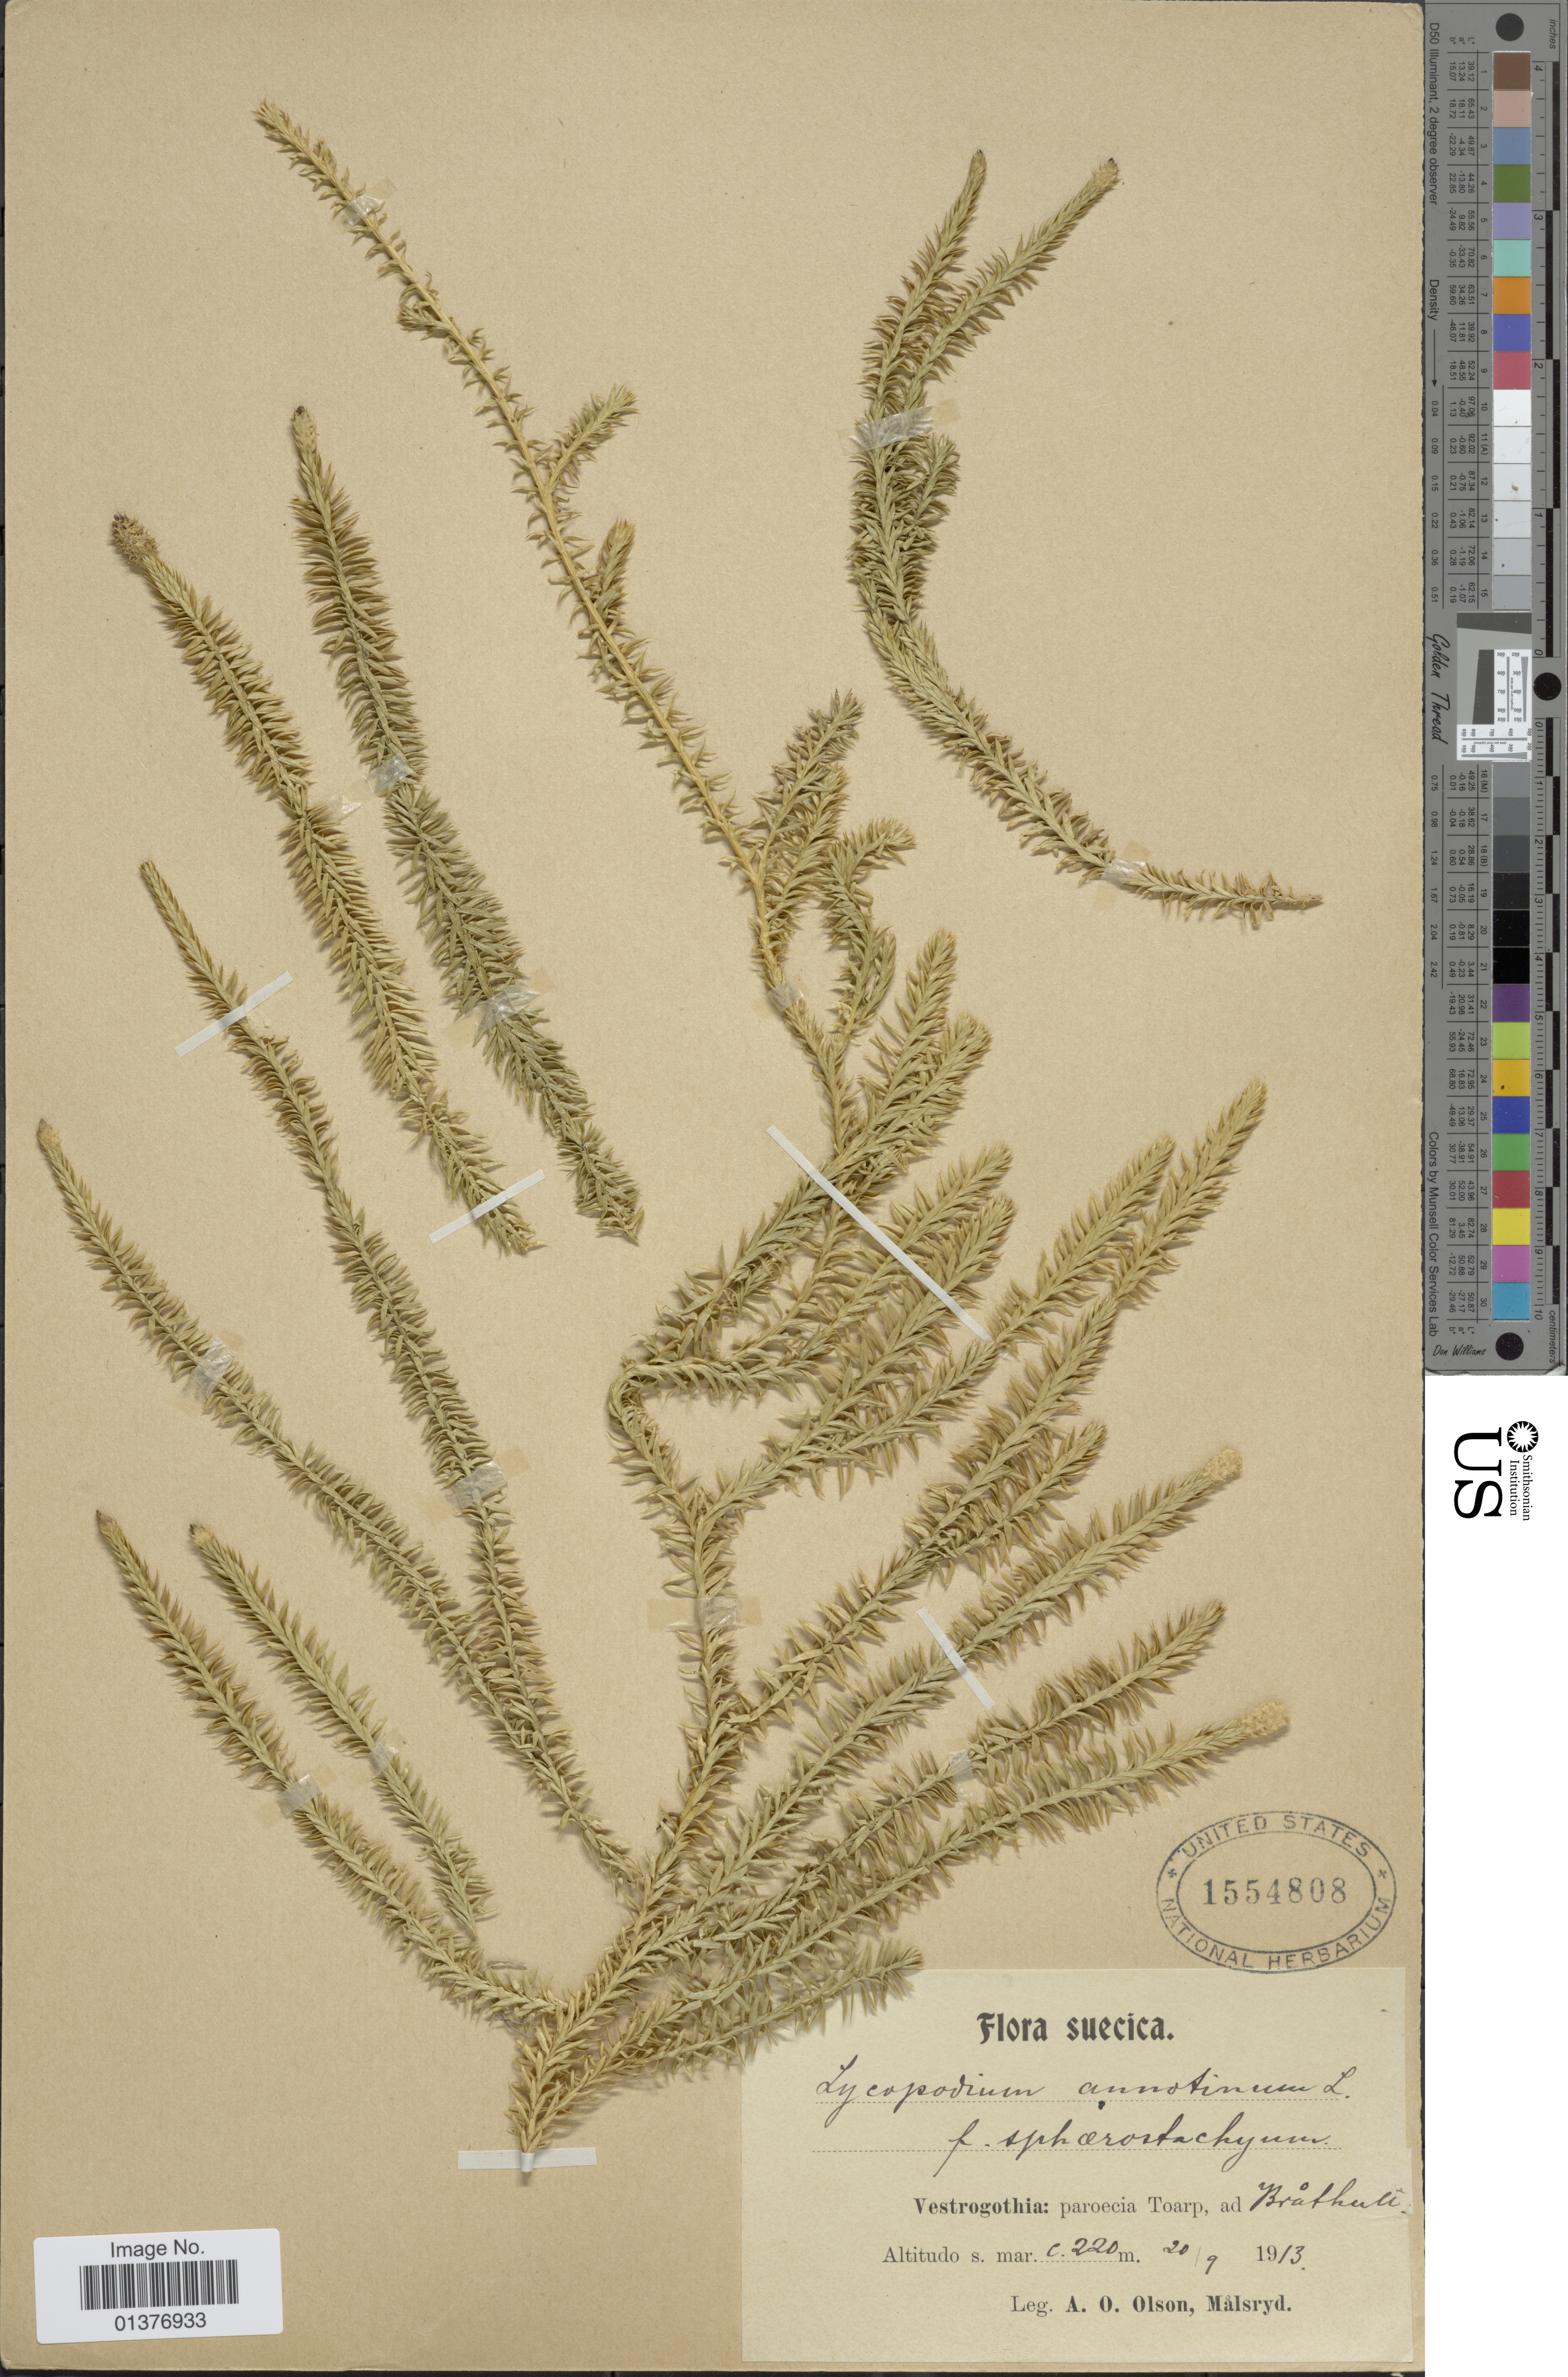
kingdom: Plantae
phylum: Tracheophyta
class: Lycopodiopsida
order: Lycopodiales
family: Lycopodiaceae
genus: Spinulum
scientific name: Spinulum annotinum subsp. annotinum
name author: (L.) A. Haines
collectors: A. Olson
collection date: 1913-09-20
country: Sweden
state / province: Västra Götaland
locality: Parish Toarp, Bråthult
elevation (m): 220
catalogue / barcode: US 1554808